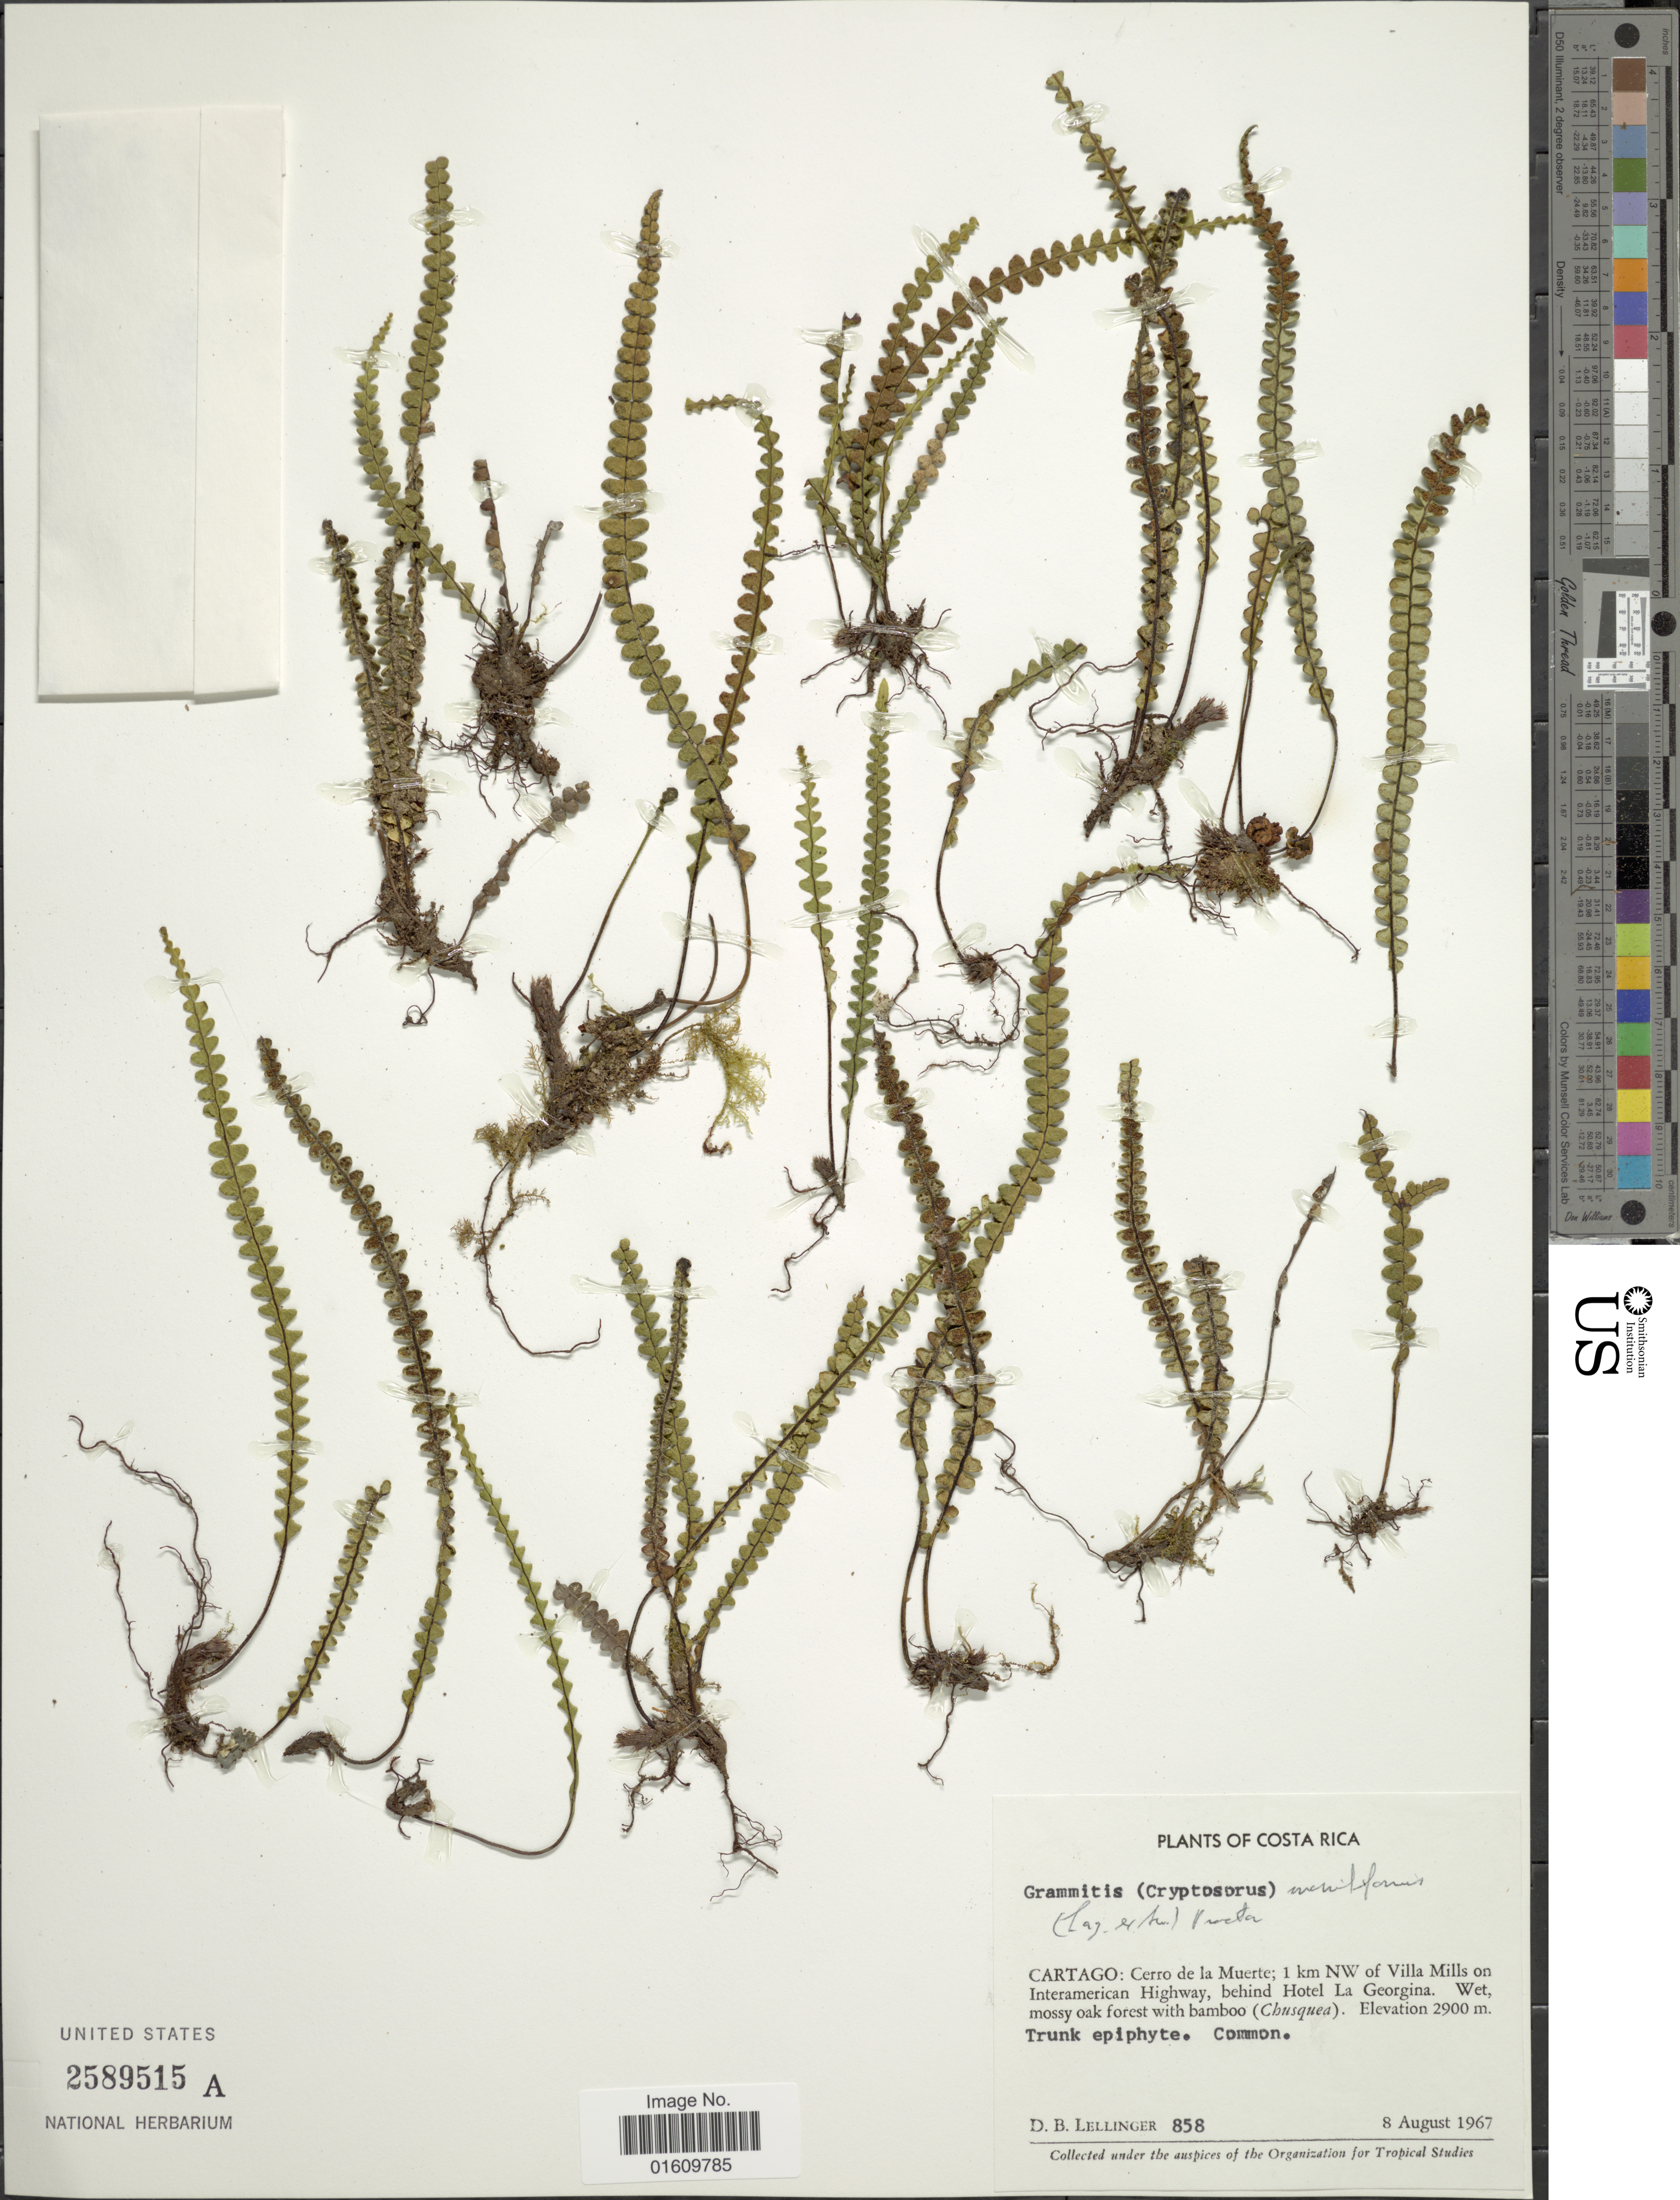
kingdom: Plantae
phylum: Tracheophyta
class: Polypodiopsida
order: Polypodiales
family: Polypodiaceae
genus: Melpomene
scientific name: Melpomene moniliformis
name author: (Lag. ex Sw.) A.R. Sm. & R.C. Moran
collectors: D. B. Lellinger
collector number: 858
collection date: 1967-08-08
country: Costa Rica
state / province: Cartago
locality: Cerro de la Muerta; 1 km NW of Villa Mills on Interamerican Highway, behind Hotel La Georgina.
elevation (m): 2900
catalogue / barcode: US 2589515A